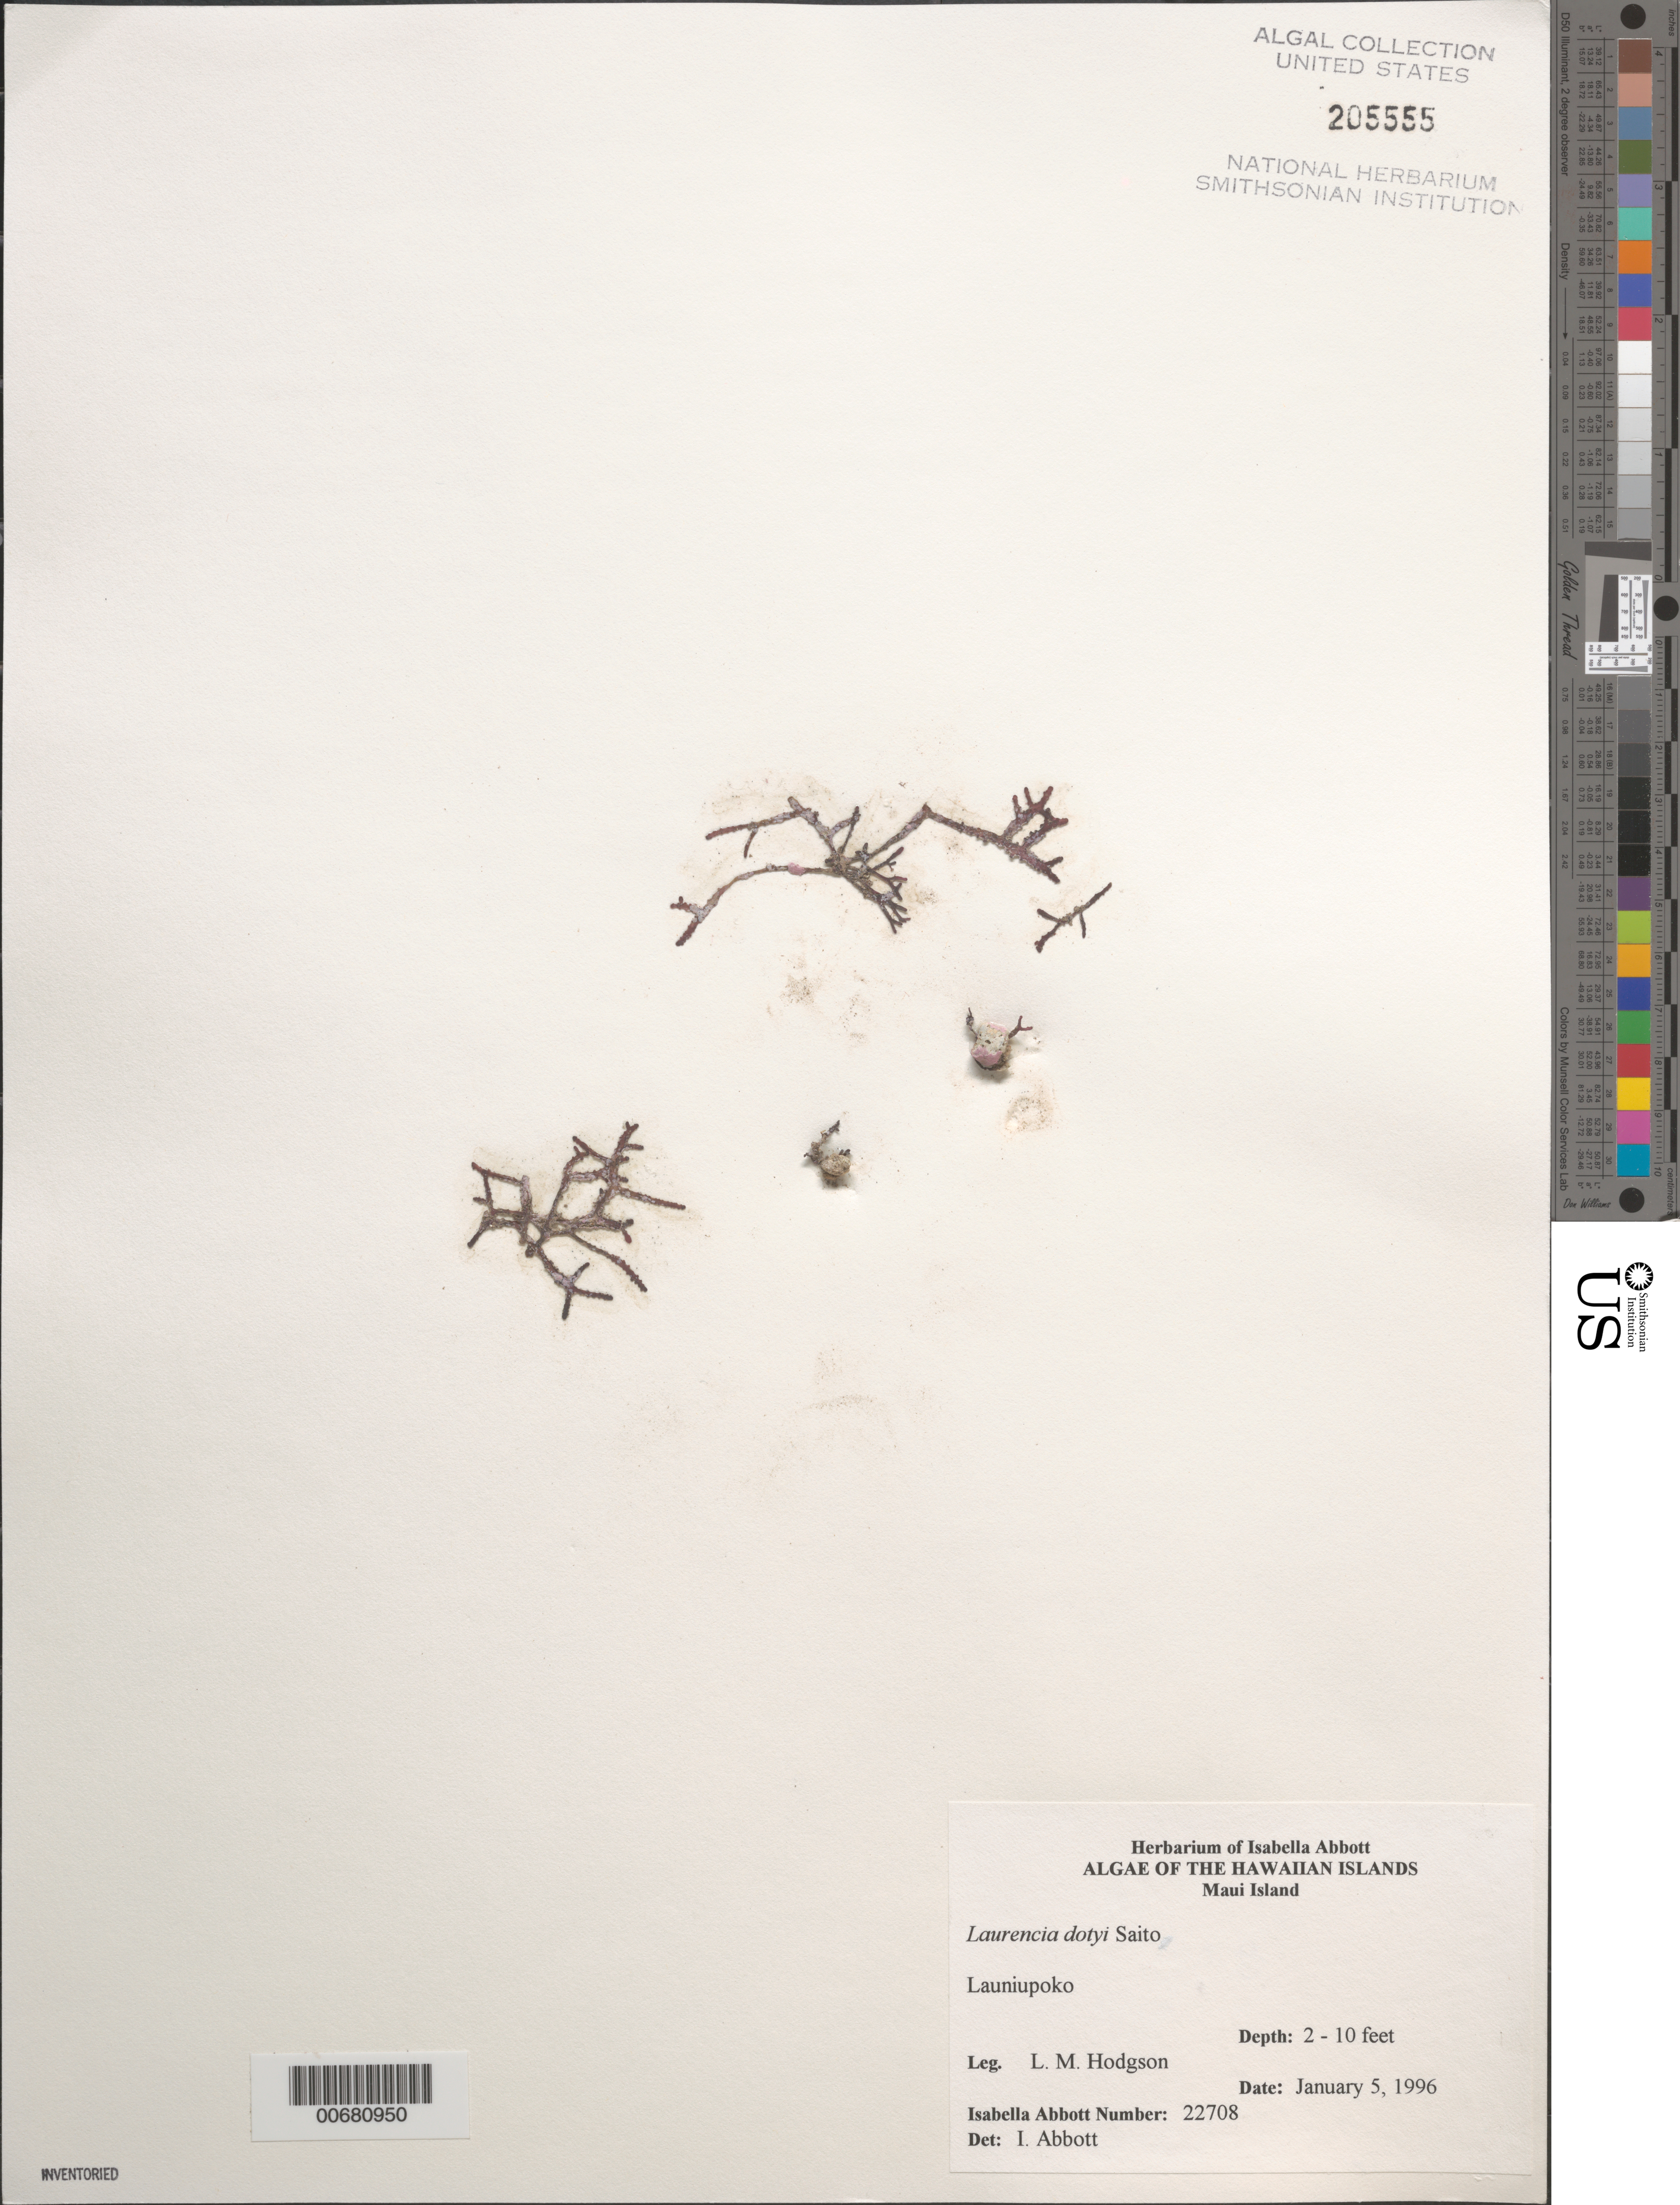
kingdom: Plantae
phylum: Rhodophyta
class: Florideophyceae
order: Ceramiales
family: Rhodomelaceae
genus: Chondrophycus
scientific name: Chondrophycus dotyi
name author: (Saito) K.W. Nam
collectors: L. M. Hodgson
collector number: IAA 22708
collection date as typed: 05 Jan 1996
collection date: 1996-01-05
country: United States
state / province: Hawaii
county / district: Maui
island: Maui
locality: Launiupoko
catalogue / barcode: US 205555